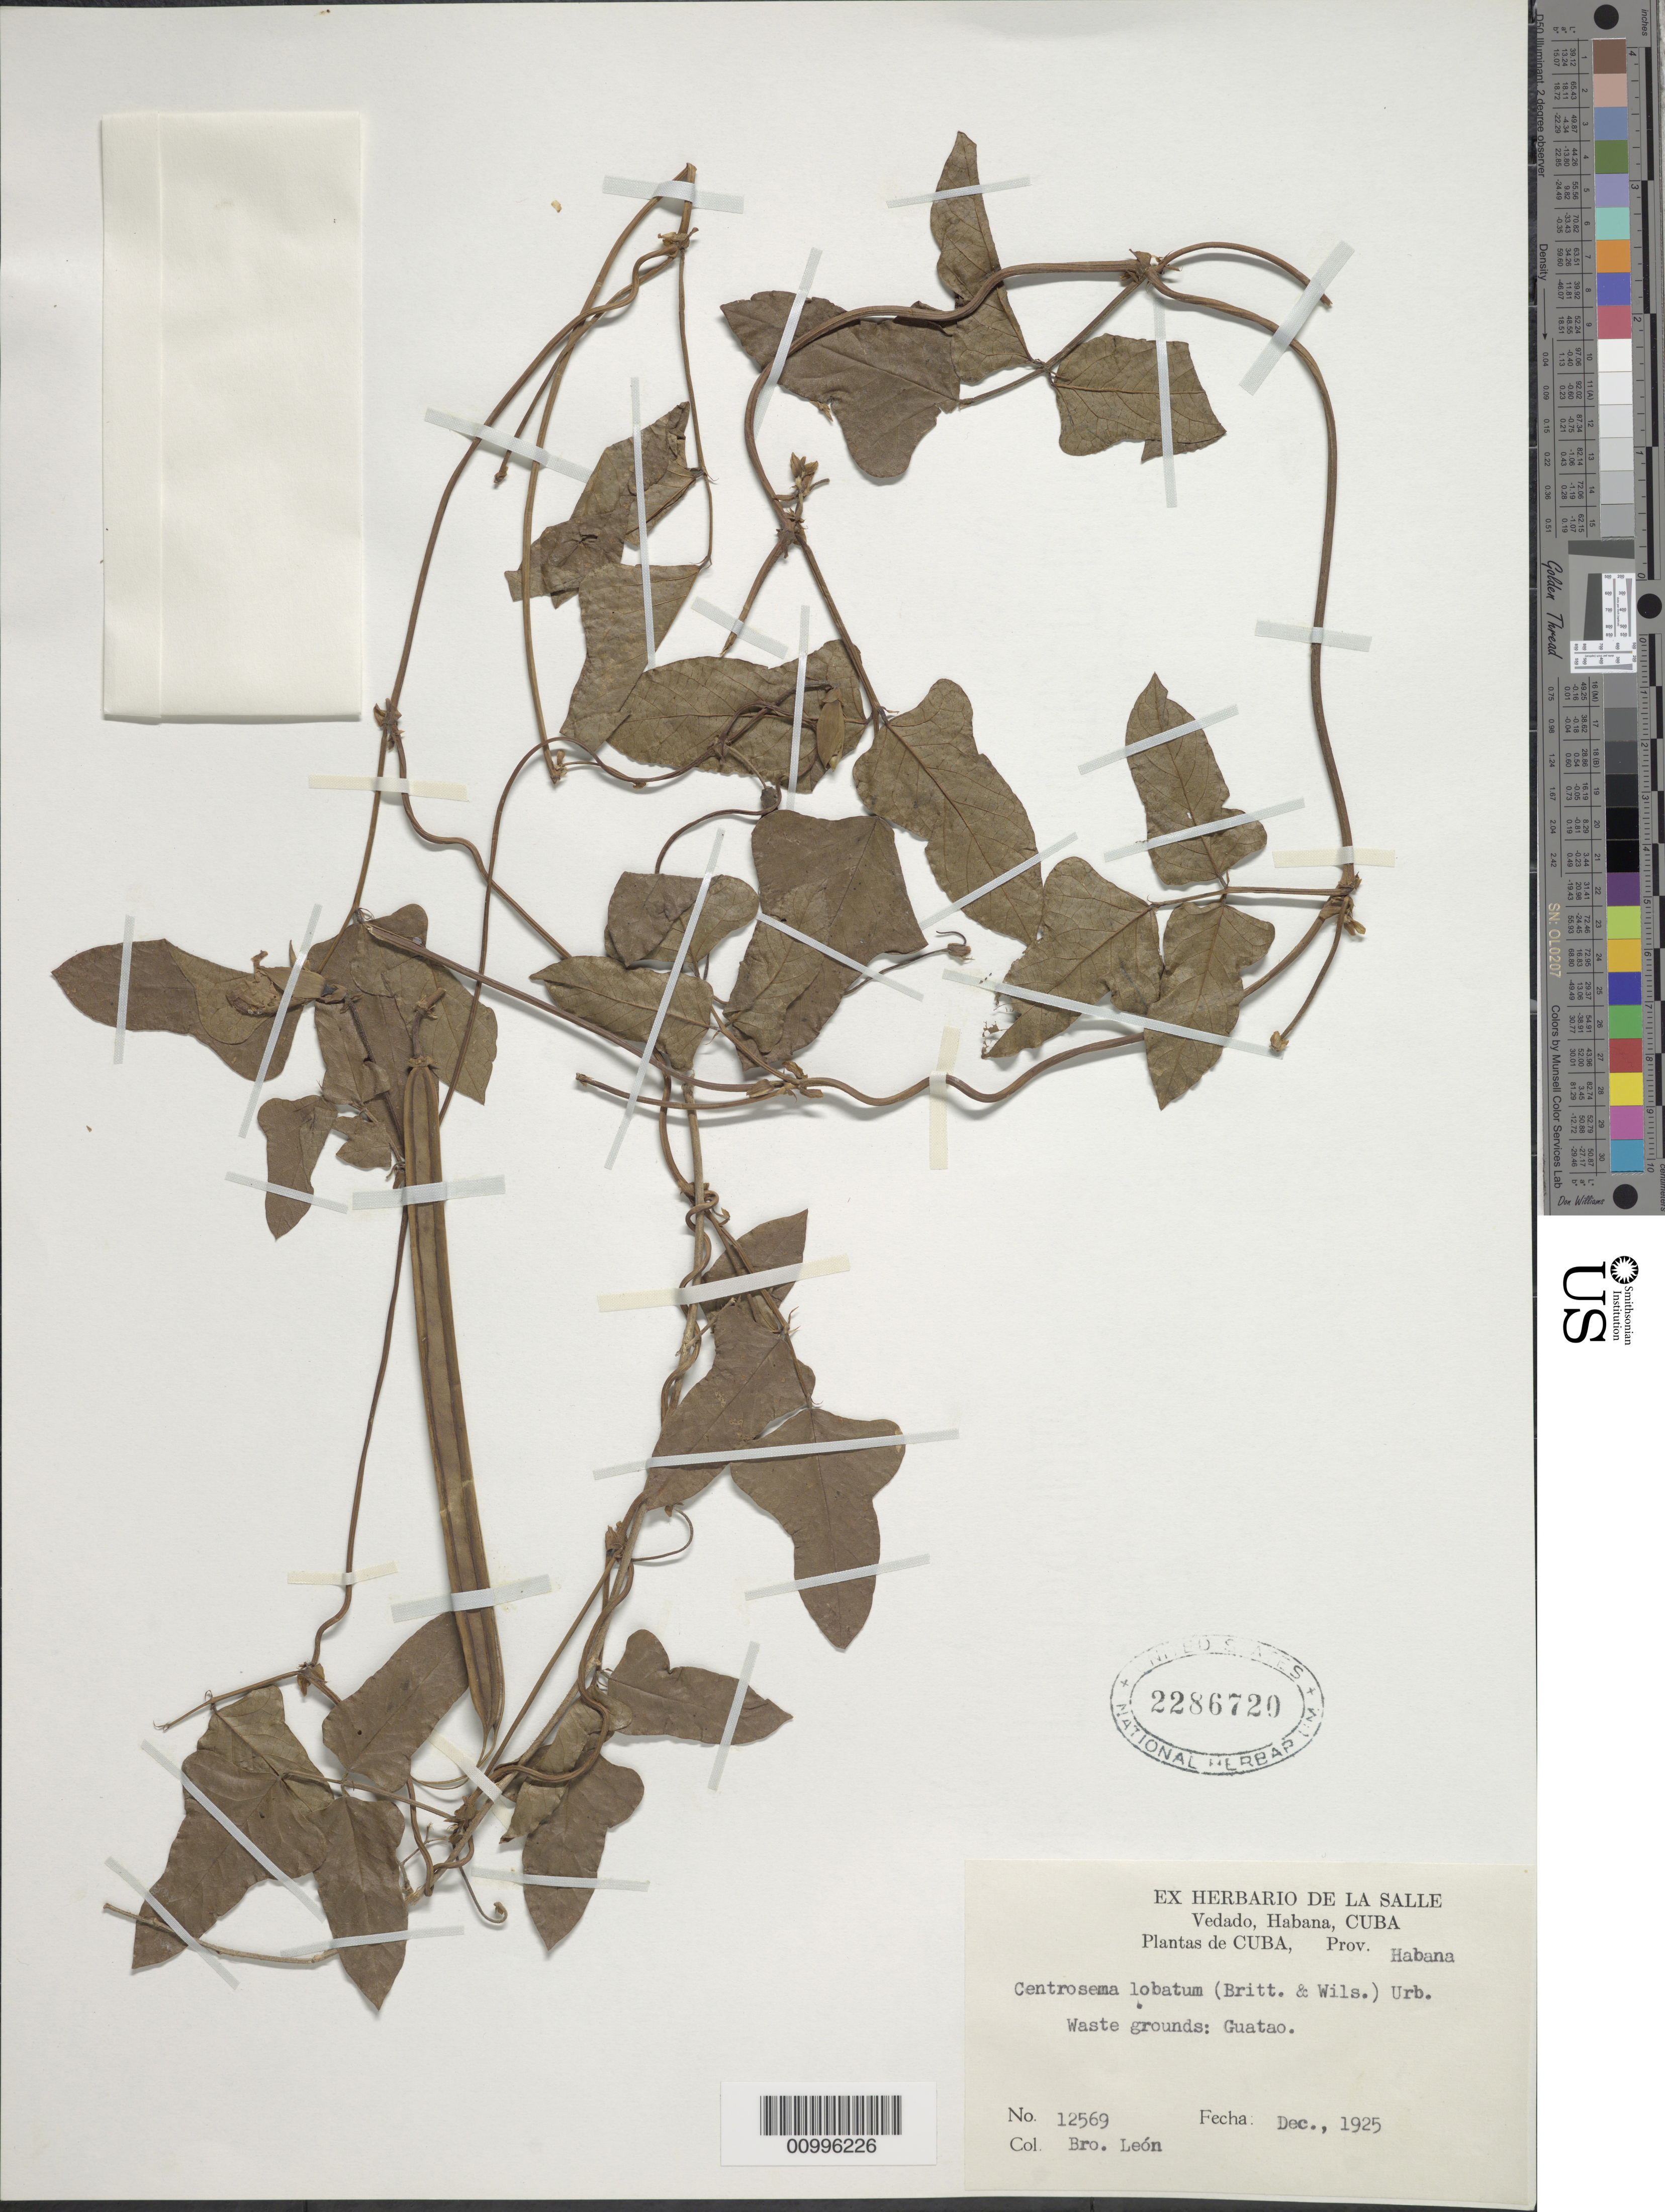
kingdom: Plantae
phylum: Tracheophyta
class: Magnoliopsida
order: Fabales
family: Fabaceae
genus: Centrosema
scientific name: Centrosema lobata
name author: (Britton & P. Wilson)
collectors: Bro. León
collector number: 12569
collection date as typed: Dec 1925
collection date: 1925-12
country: Cuba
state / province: La Habana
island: Cuba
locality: Guatao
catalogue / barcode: US 2286720